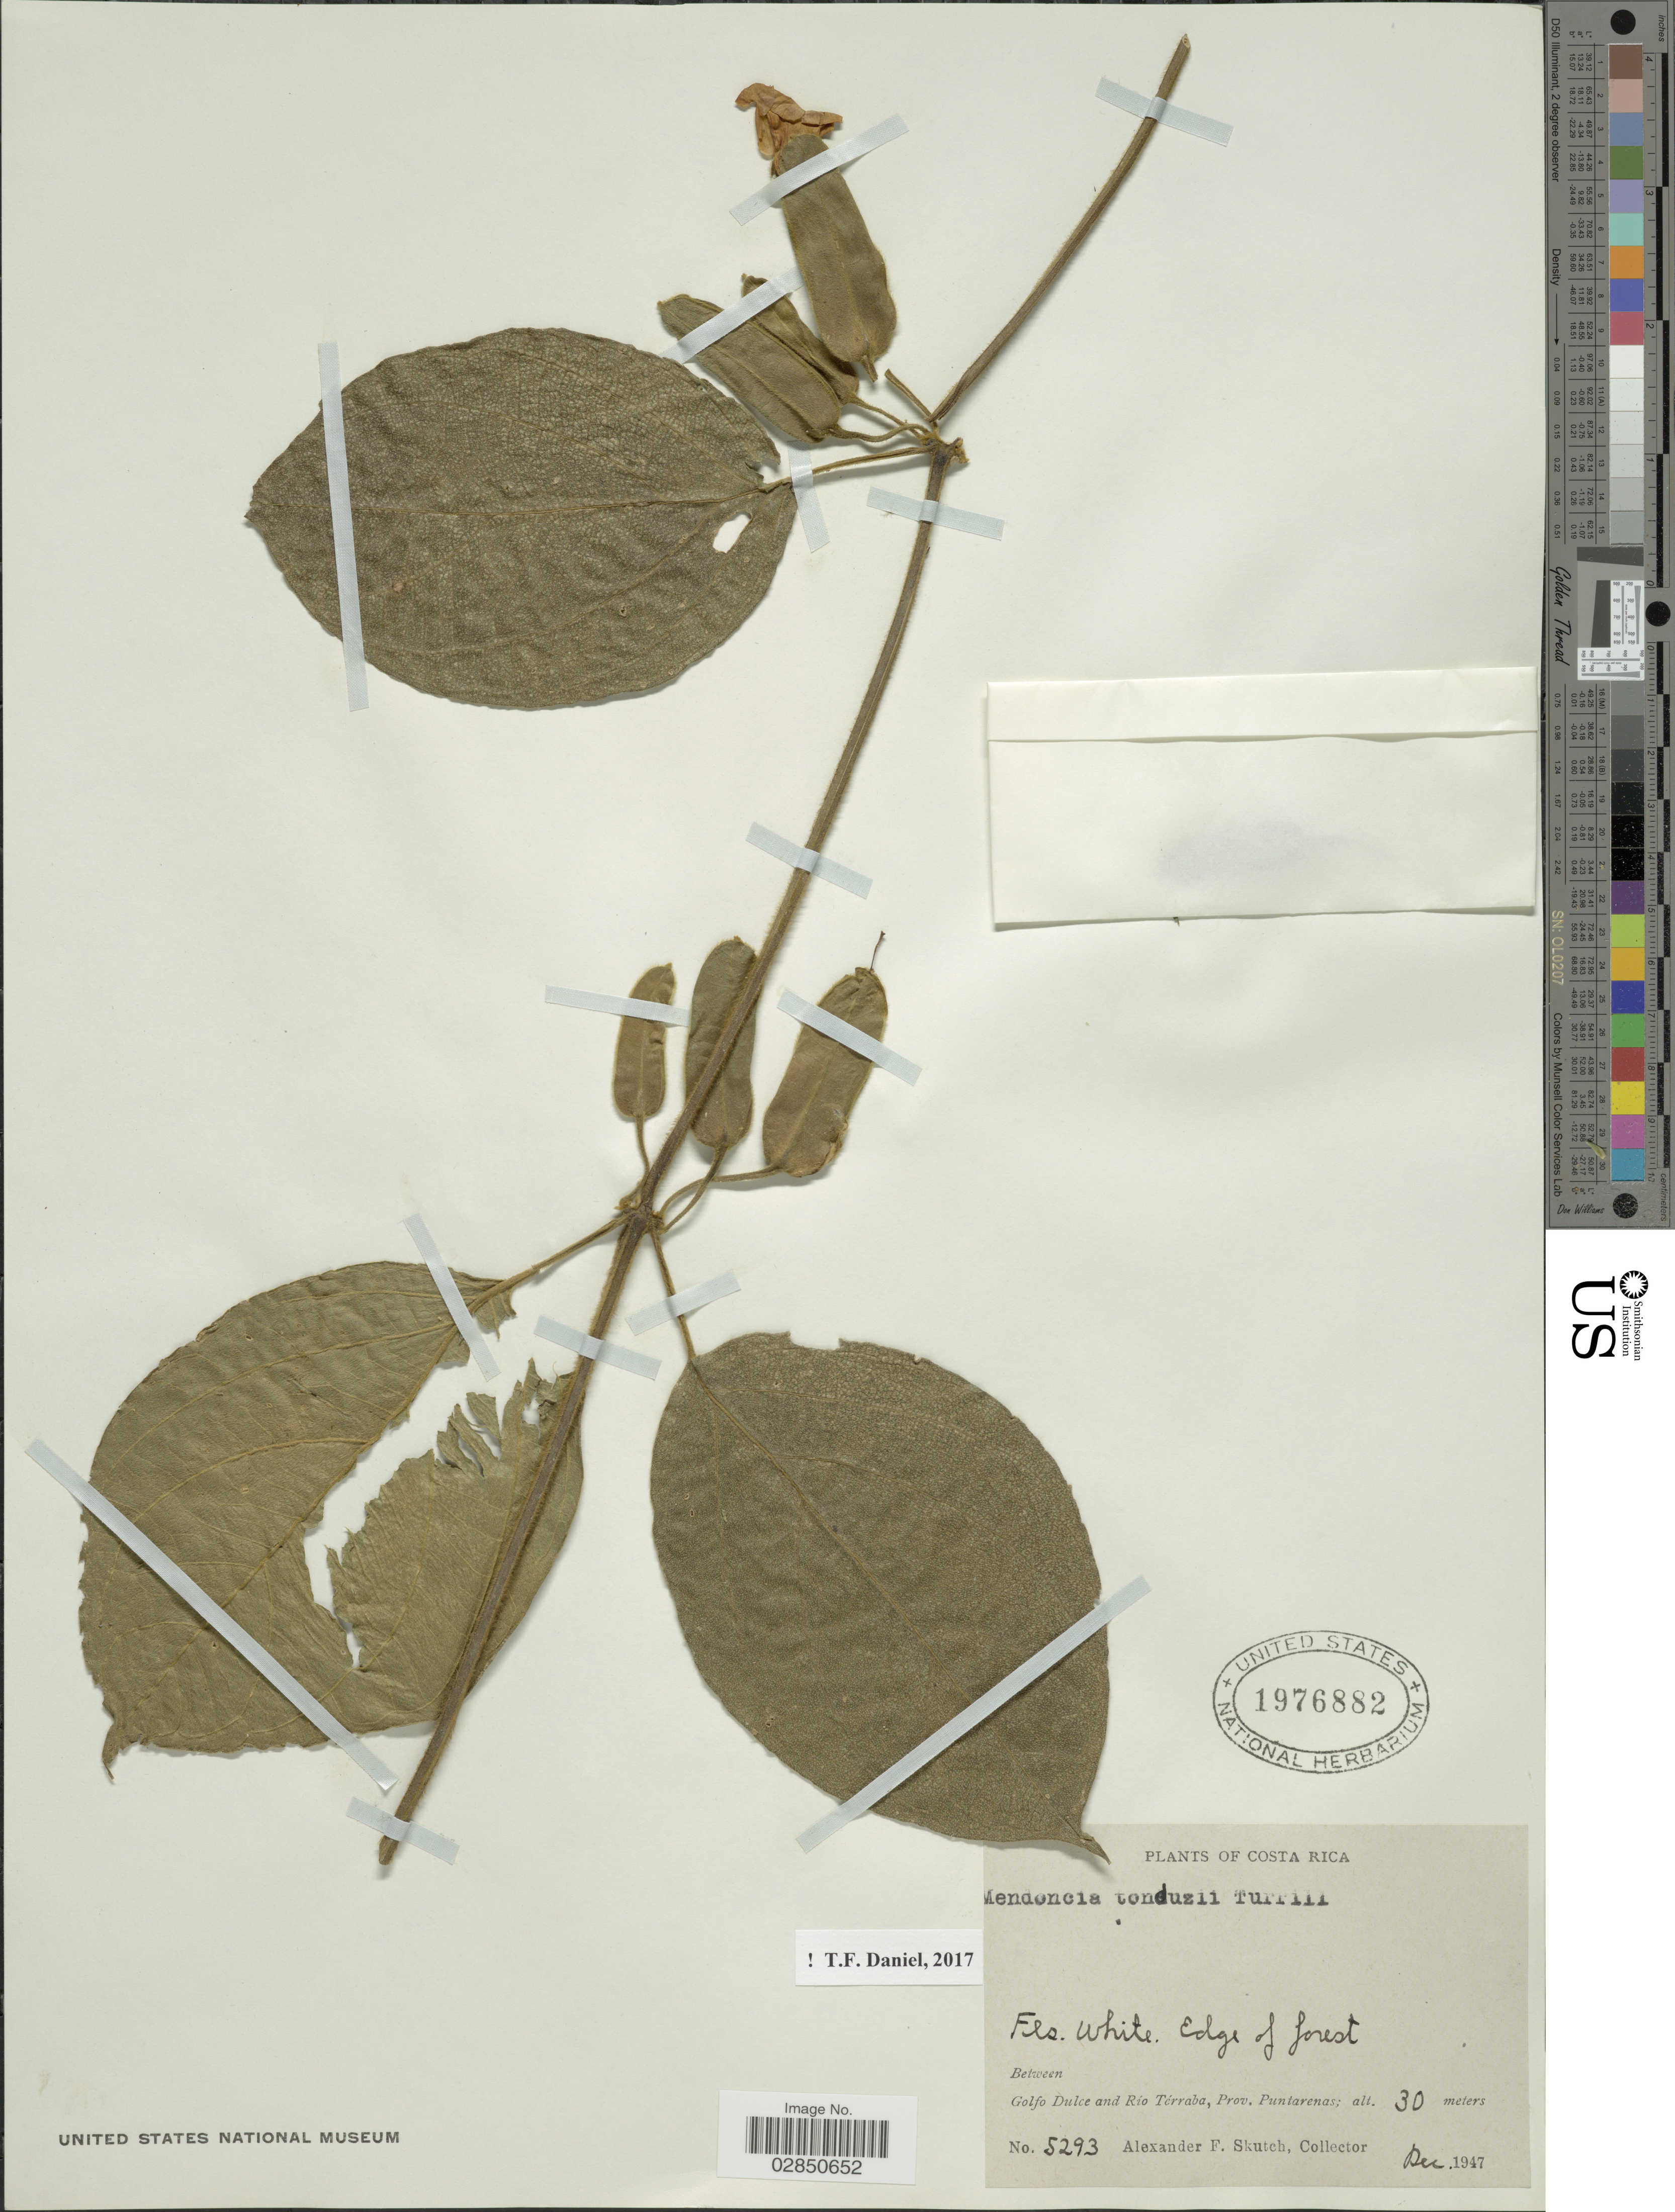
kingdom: Plantae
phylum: Tracheophyta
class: Magnoliopsida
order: Lamiales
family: Acanthaceae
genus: Mendoncia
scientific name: Mendoncia tonduzii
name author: Turrill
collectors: A. F. Skutch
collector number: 5293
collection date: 1947-12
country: Costa Rica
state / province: Puntarenas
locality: Between Golfo Dulce and Río Térraba, Prov. Puntarenas.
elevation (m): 30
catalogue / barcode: US 1976882